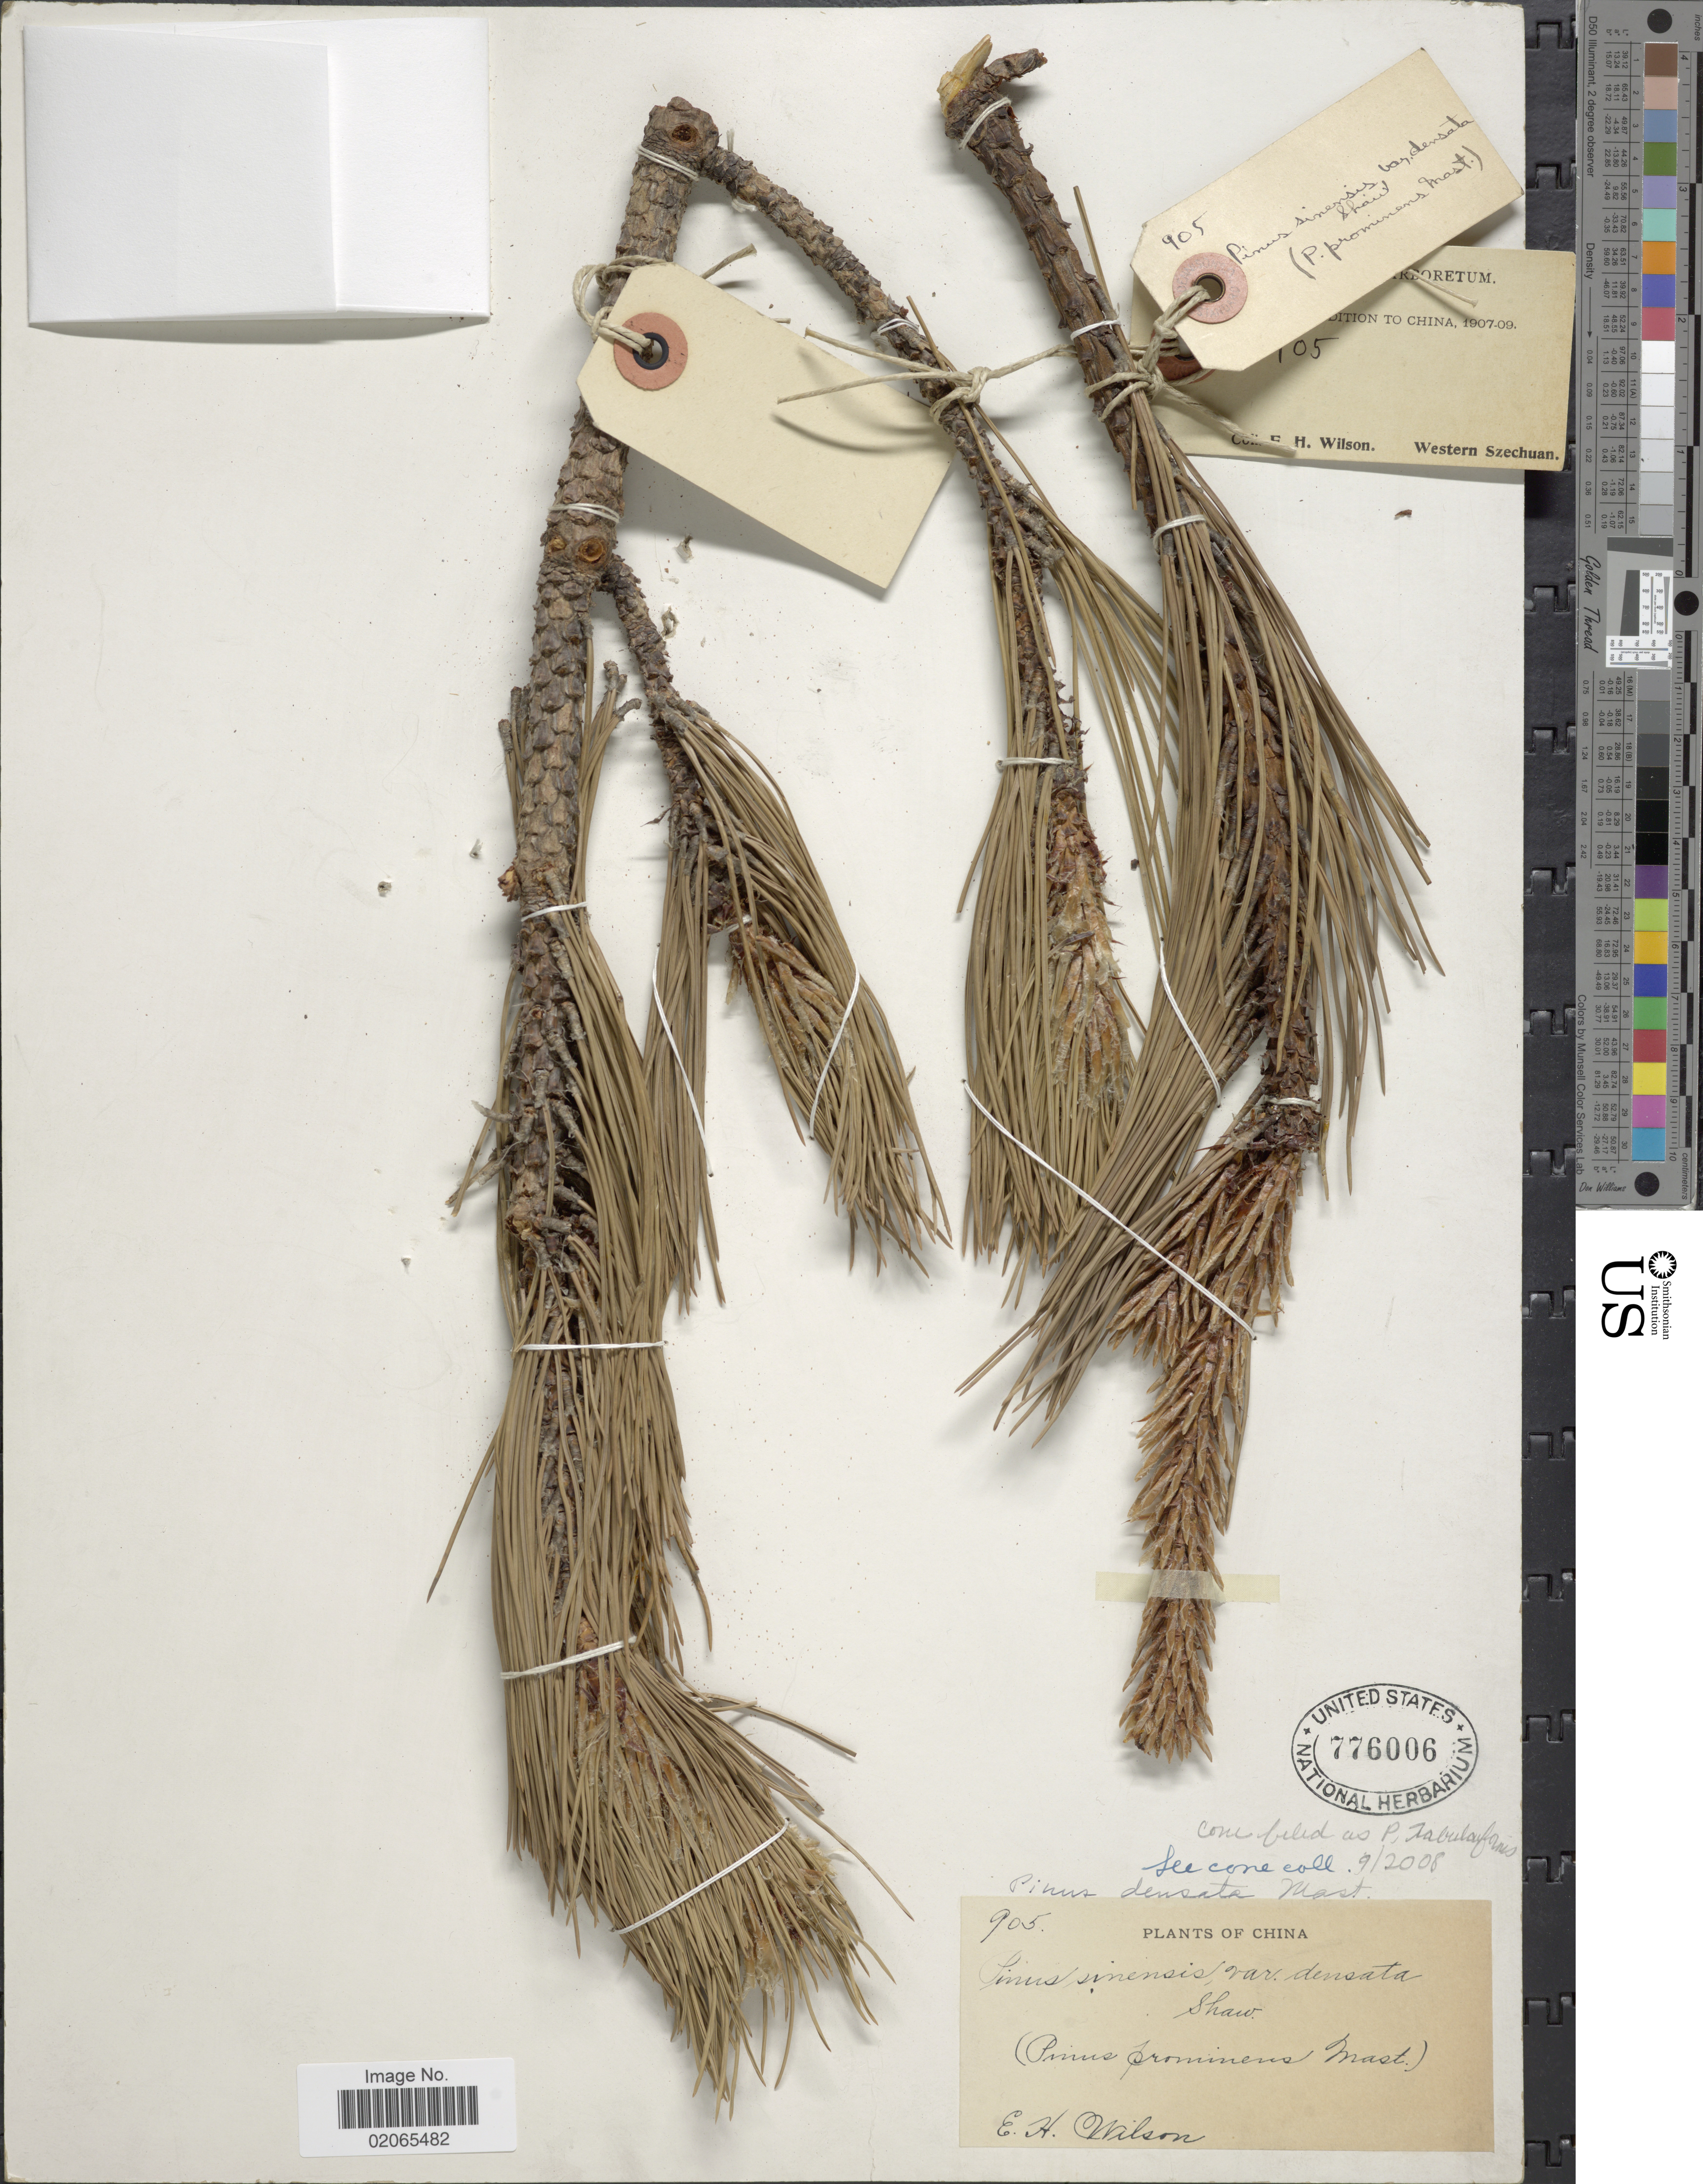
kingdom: Plantae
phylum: Tracheophyta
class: Pinopsida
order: Pinales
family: Pinaceae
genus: Pinus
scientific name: Pinus densata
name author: Mast.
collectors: E. Wilson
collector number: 905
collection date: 1907/1909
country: China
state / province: Sichuan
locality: Western Szechuan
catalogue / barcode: US 776006